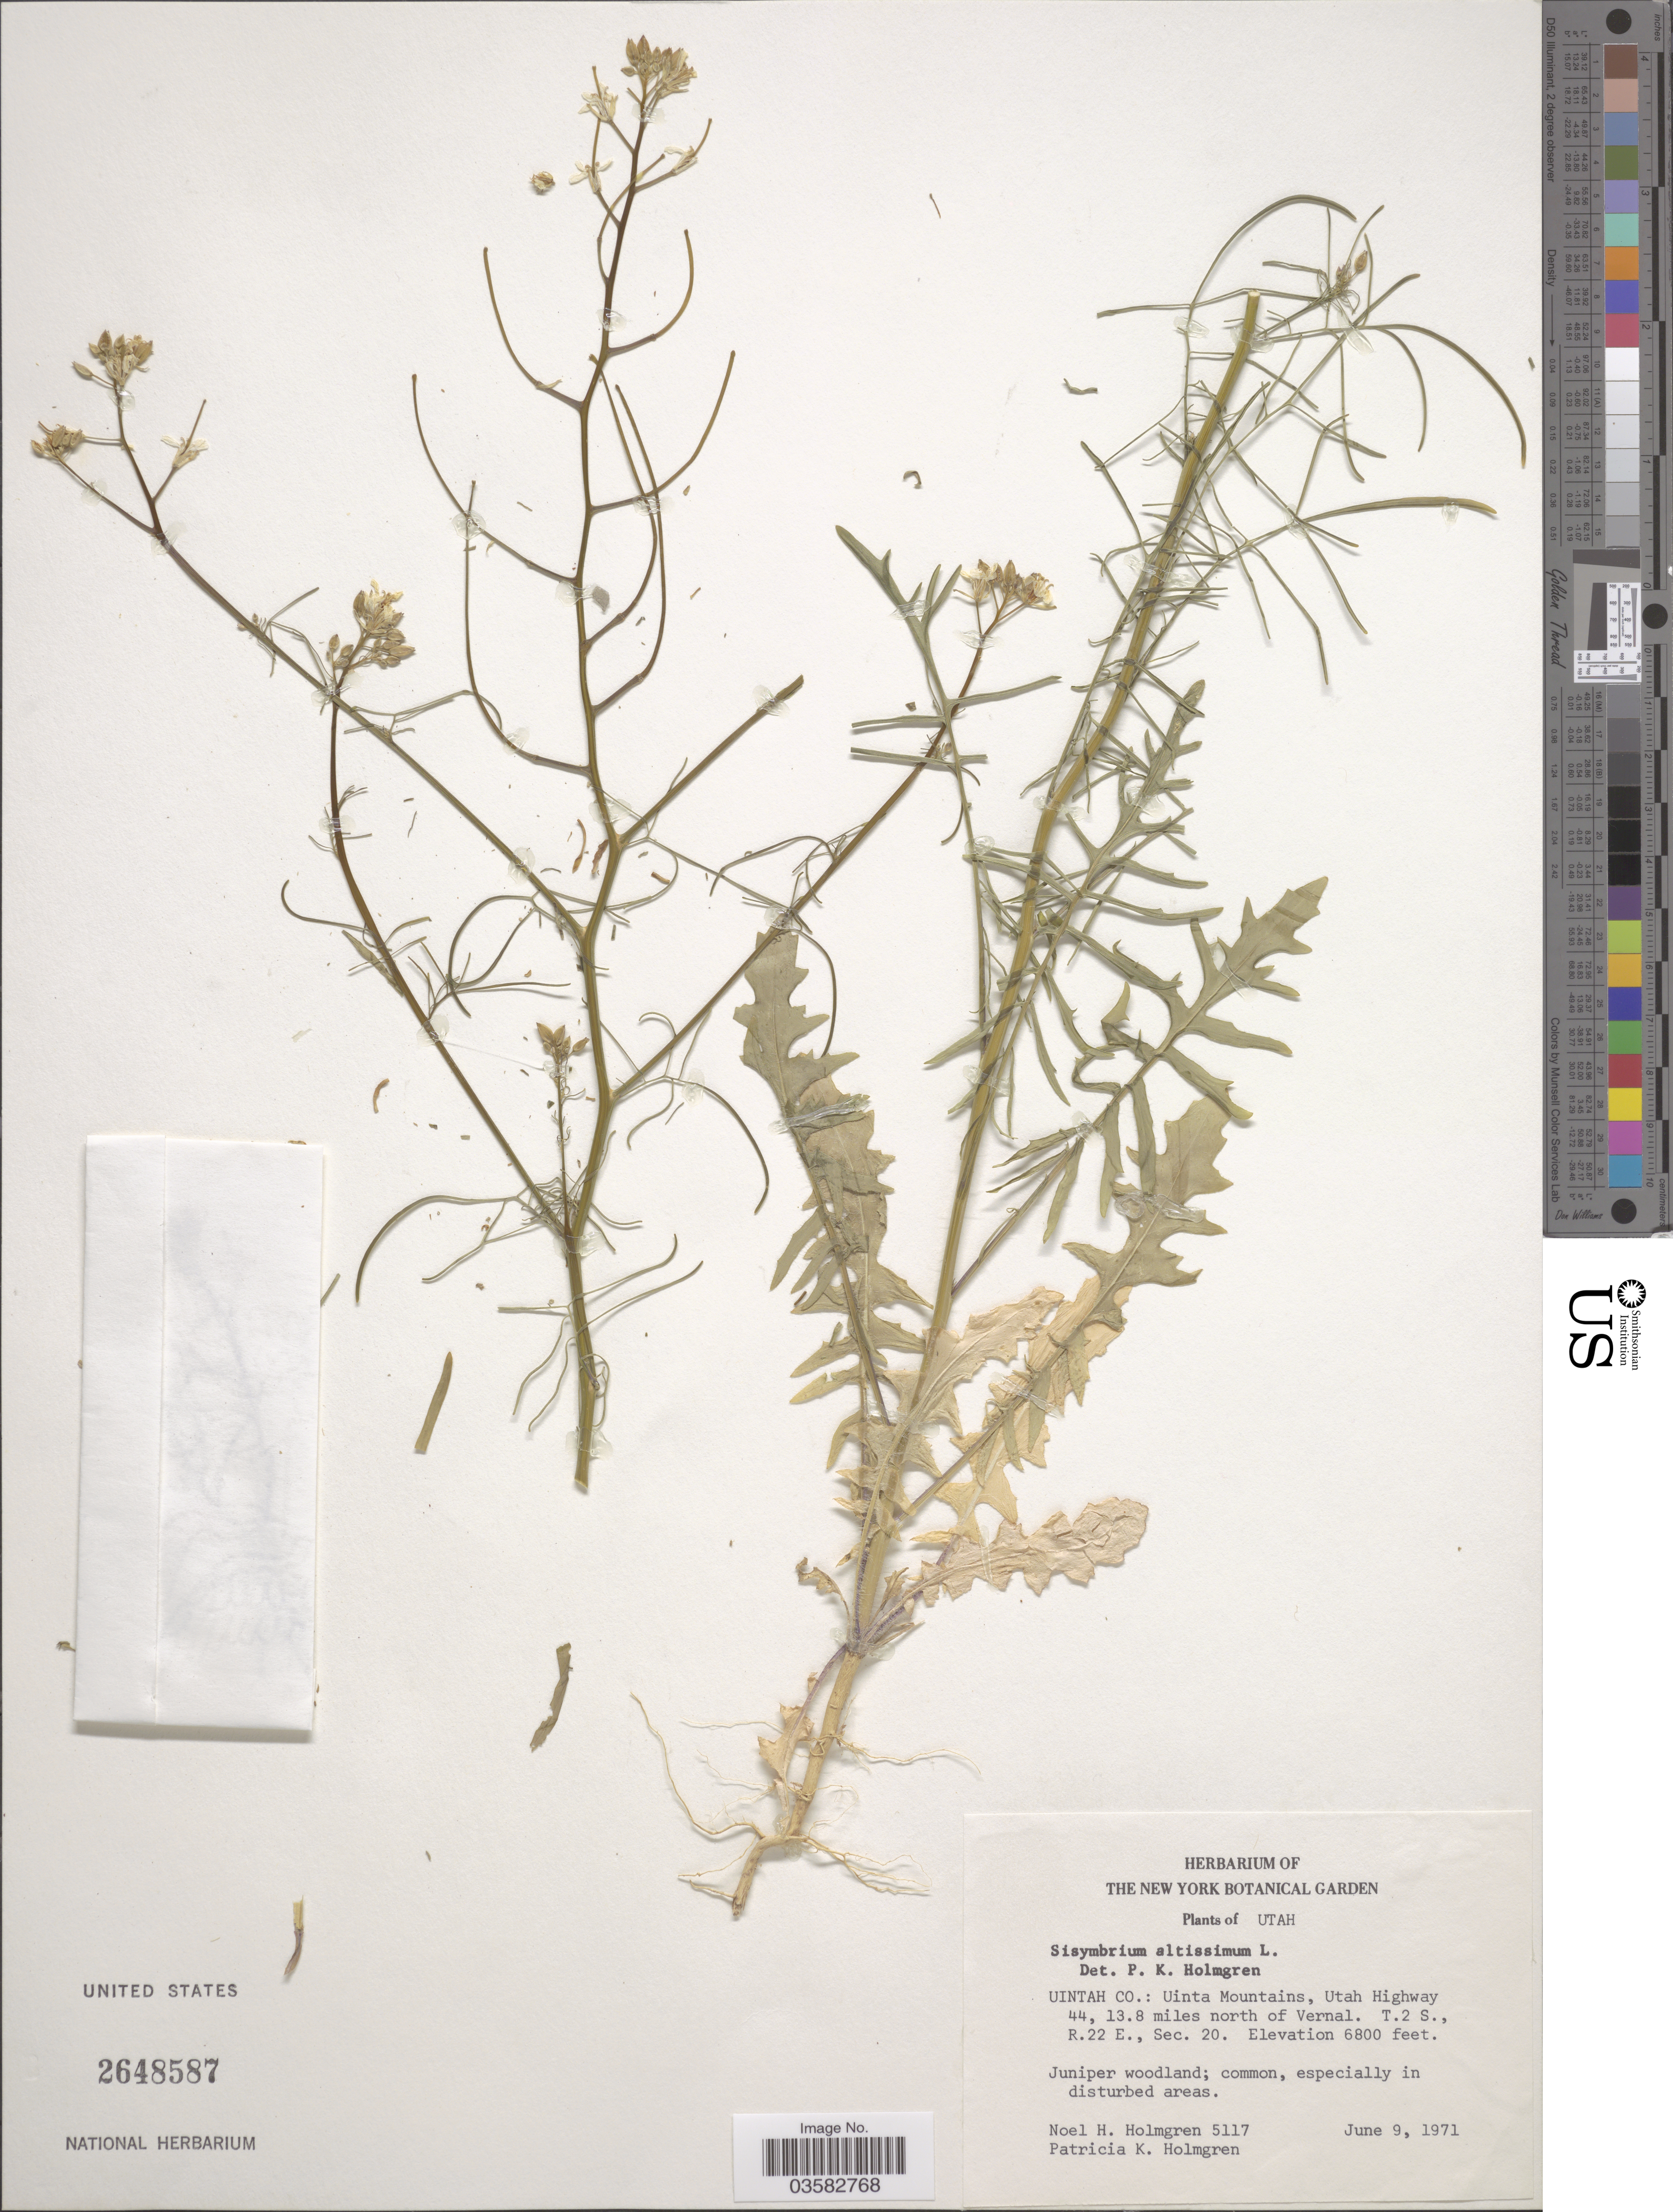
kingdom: Plantae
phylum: Tracheophyta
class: Magnoliopsida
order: Brassicales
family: Brassicaceae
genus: Sisymbrium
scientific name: Sisymbrium altissimum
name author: L.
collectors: N. H. Holmgren & P. K. Holmgren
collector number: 5117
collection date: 1971-06-09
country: United States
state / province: Utah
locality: Uintah Co.: Uinta Mountains, Utah Highway 44, 13.8 miles north of Vernal. T.2 S., R.22 E., Sec. 20.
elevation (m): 2073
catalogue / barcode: US 2648587